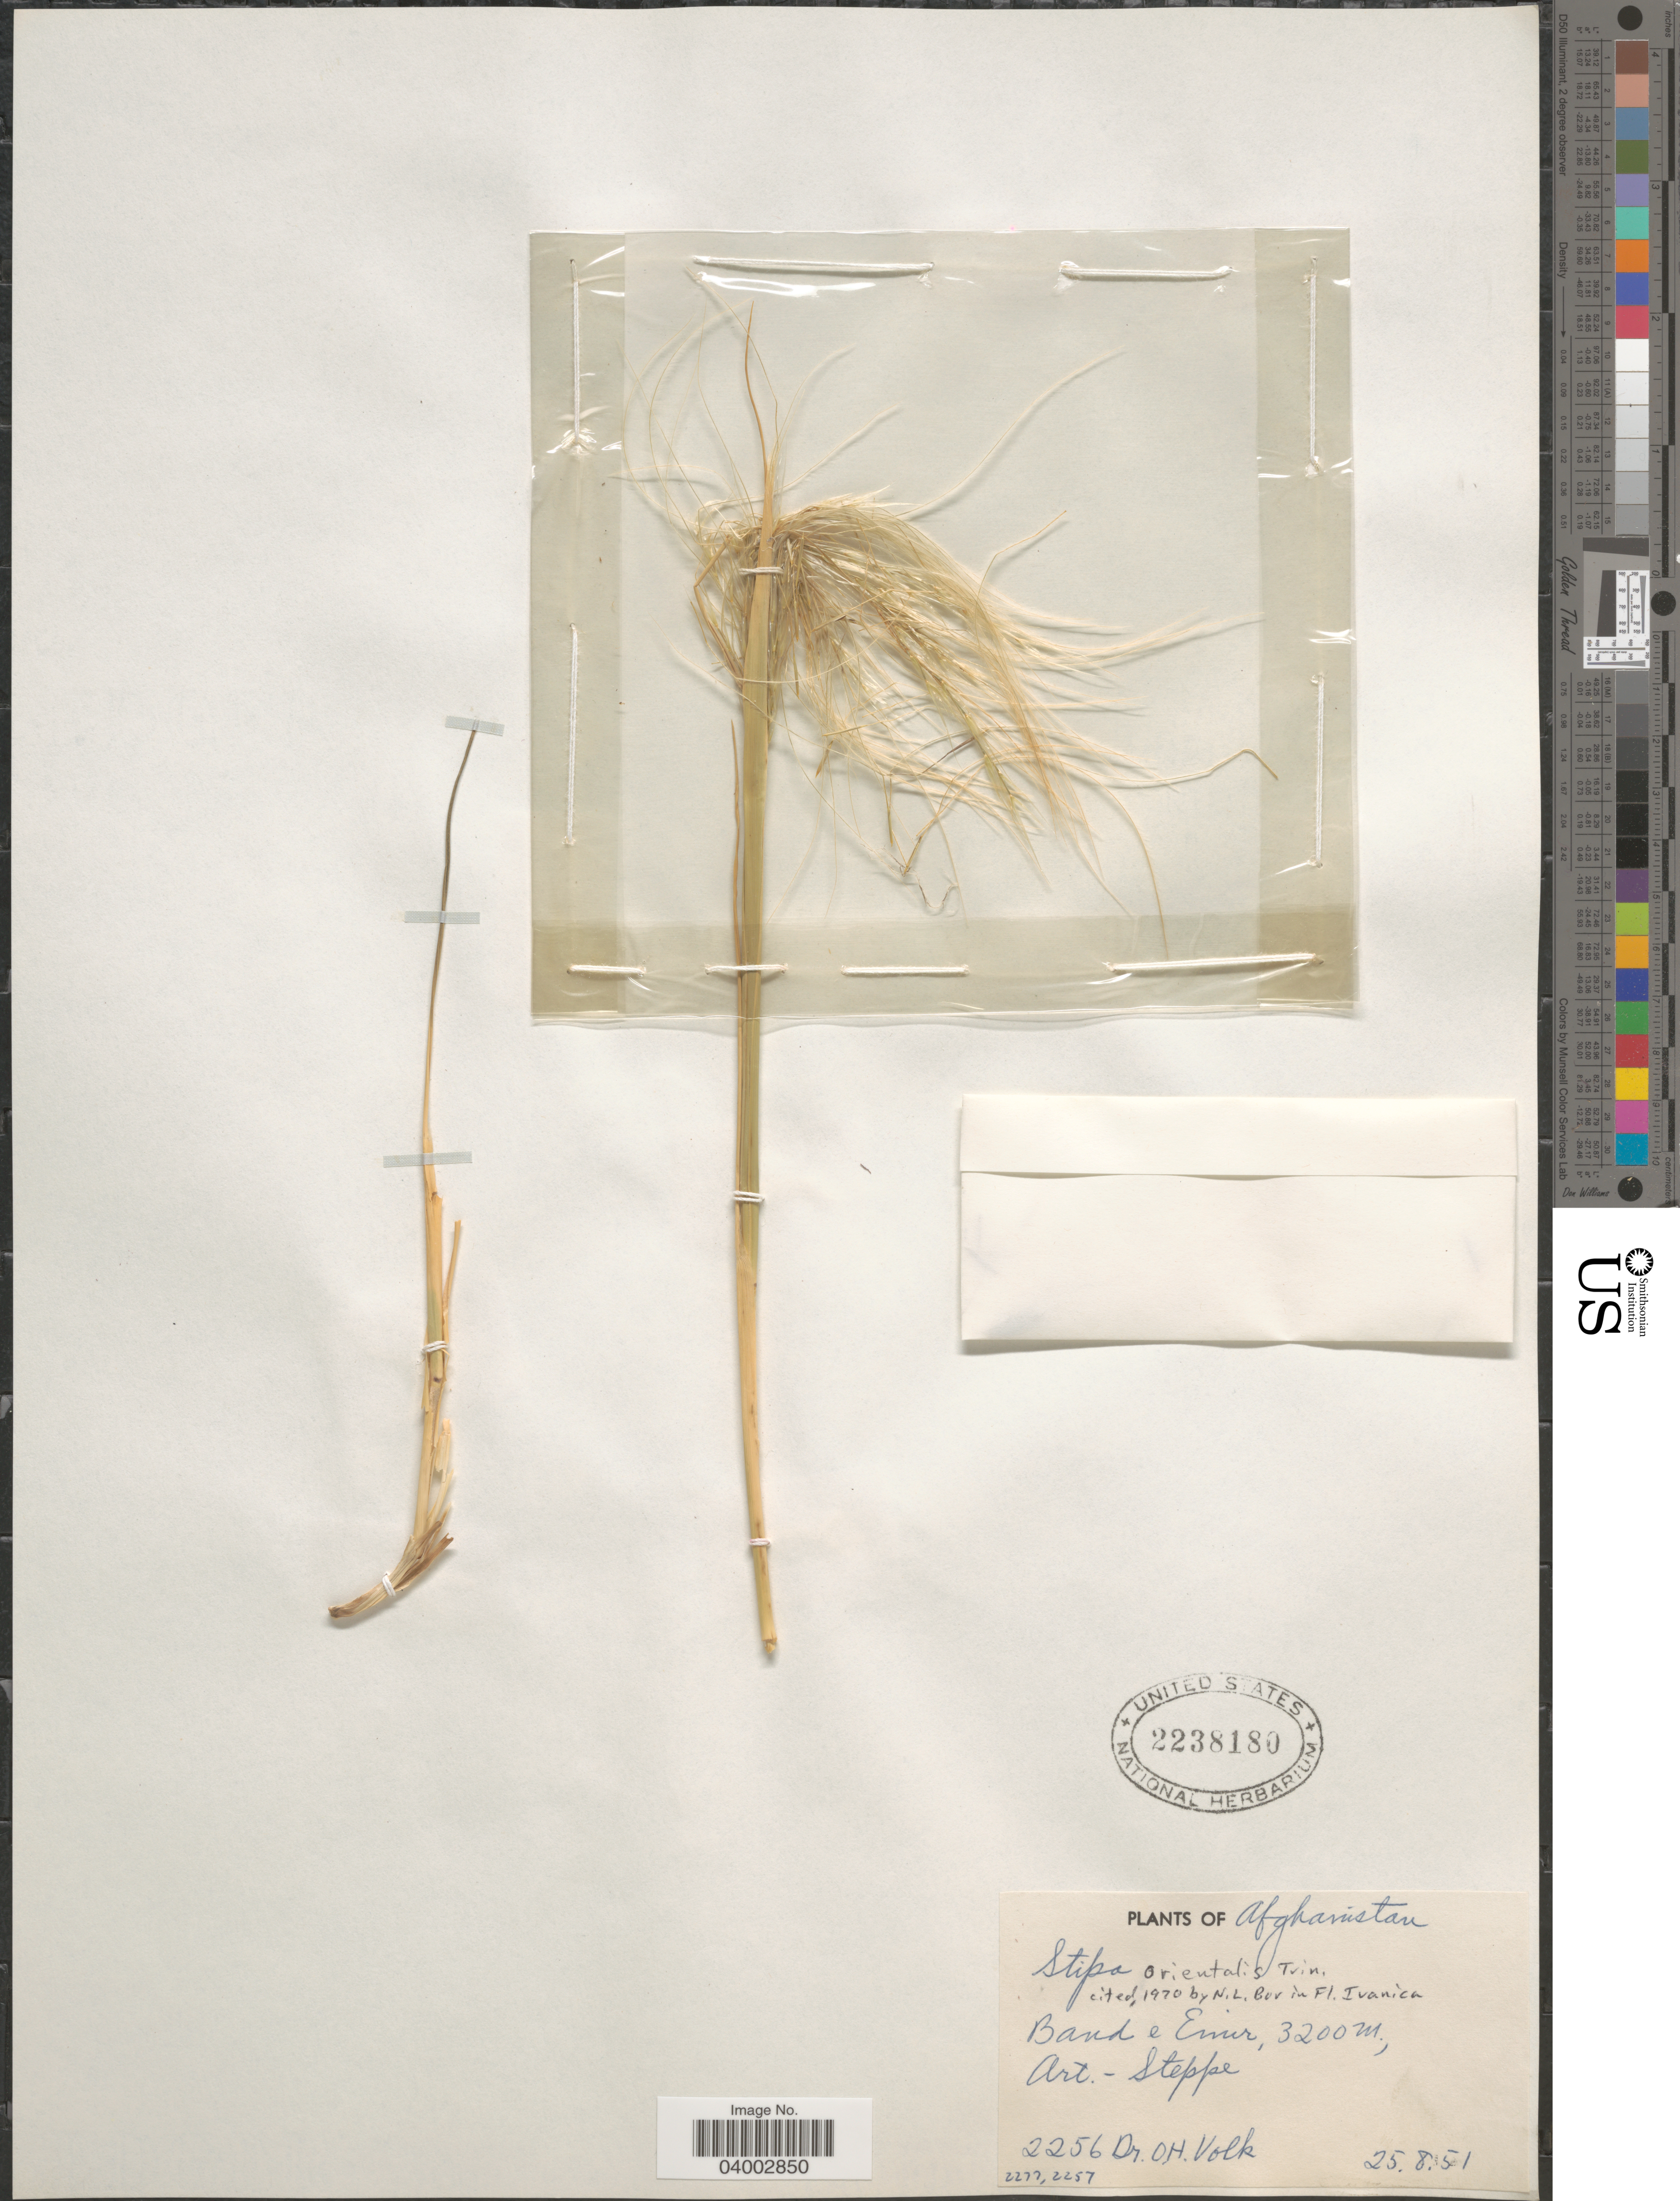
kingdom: Plantae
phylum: Tracheophyta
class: Liliopsida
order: Poales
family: Poaceae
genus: Stipa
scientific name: Stipa orientalis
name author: Trin.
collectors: O. Volk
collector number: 2256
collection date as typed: Transcribed d/m/y: 25/8/51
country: Afghanistan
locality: Band e Emur.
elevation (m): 3200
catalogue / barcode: US 2238180